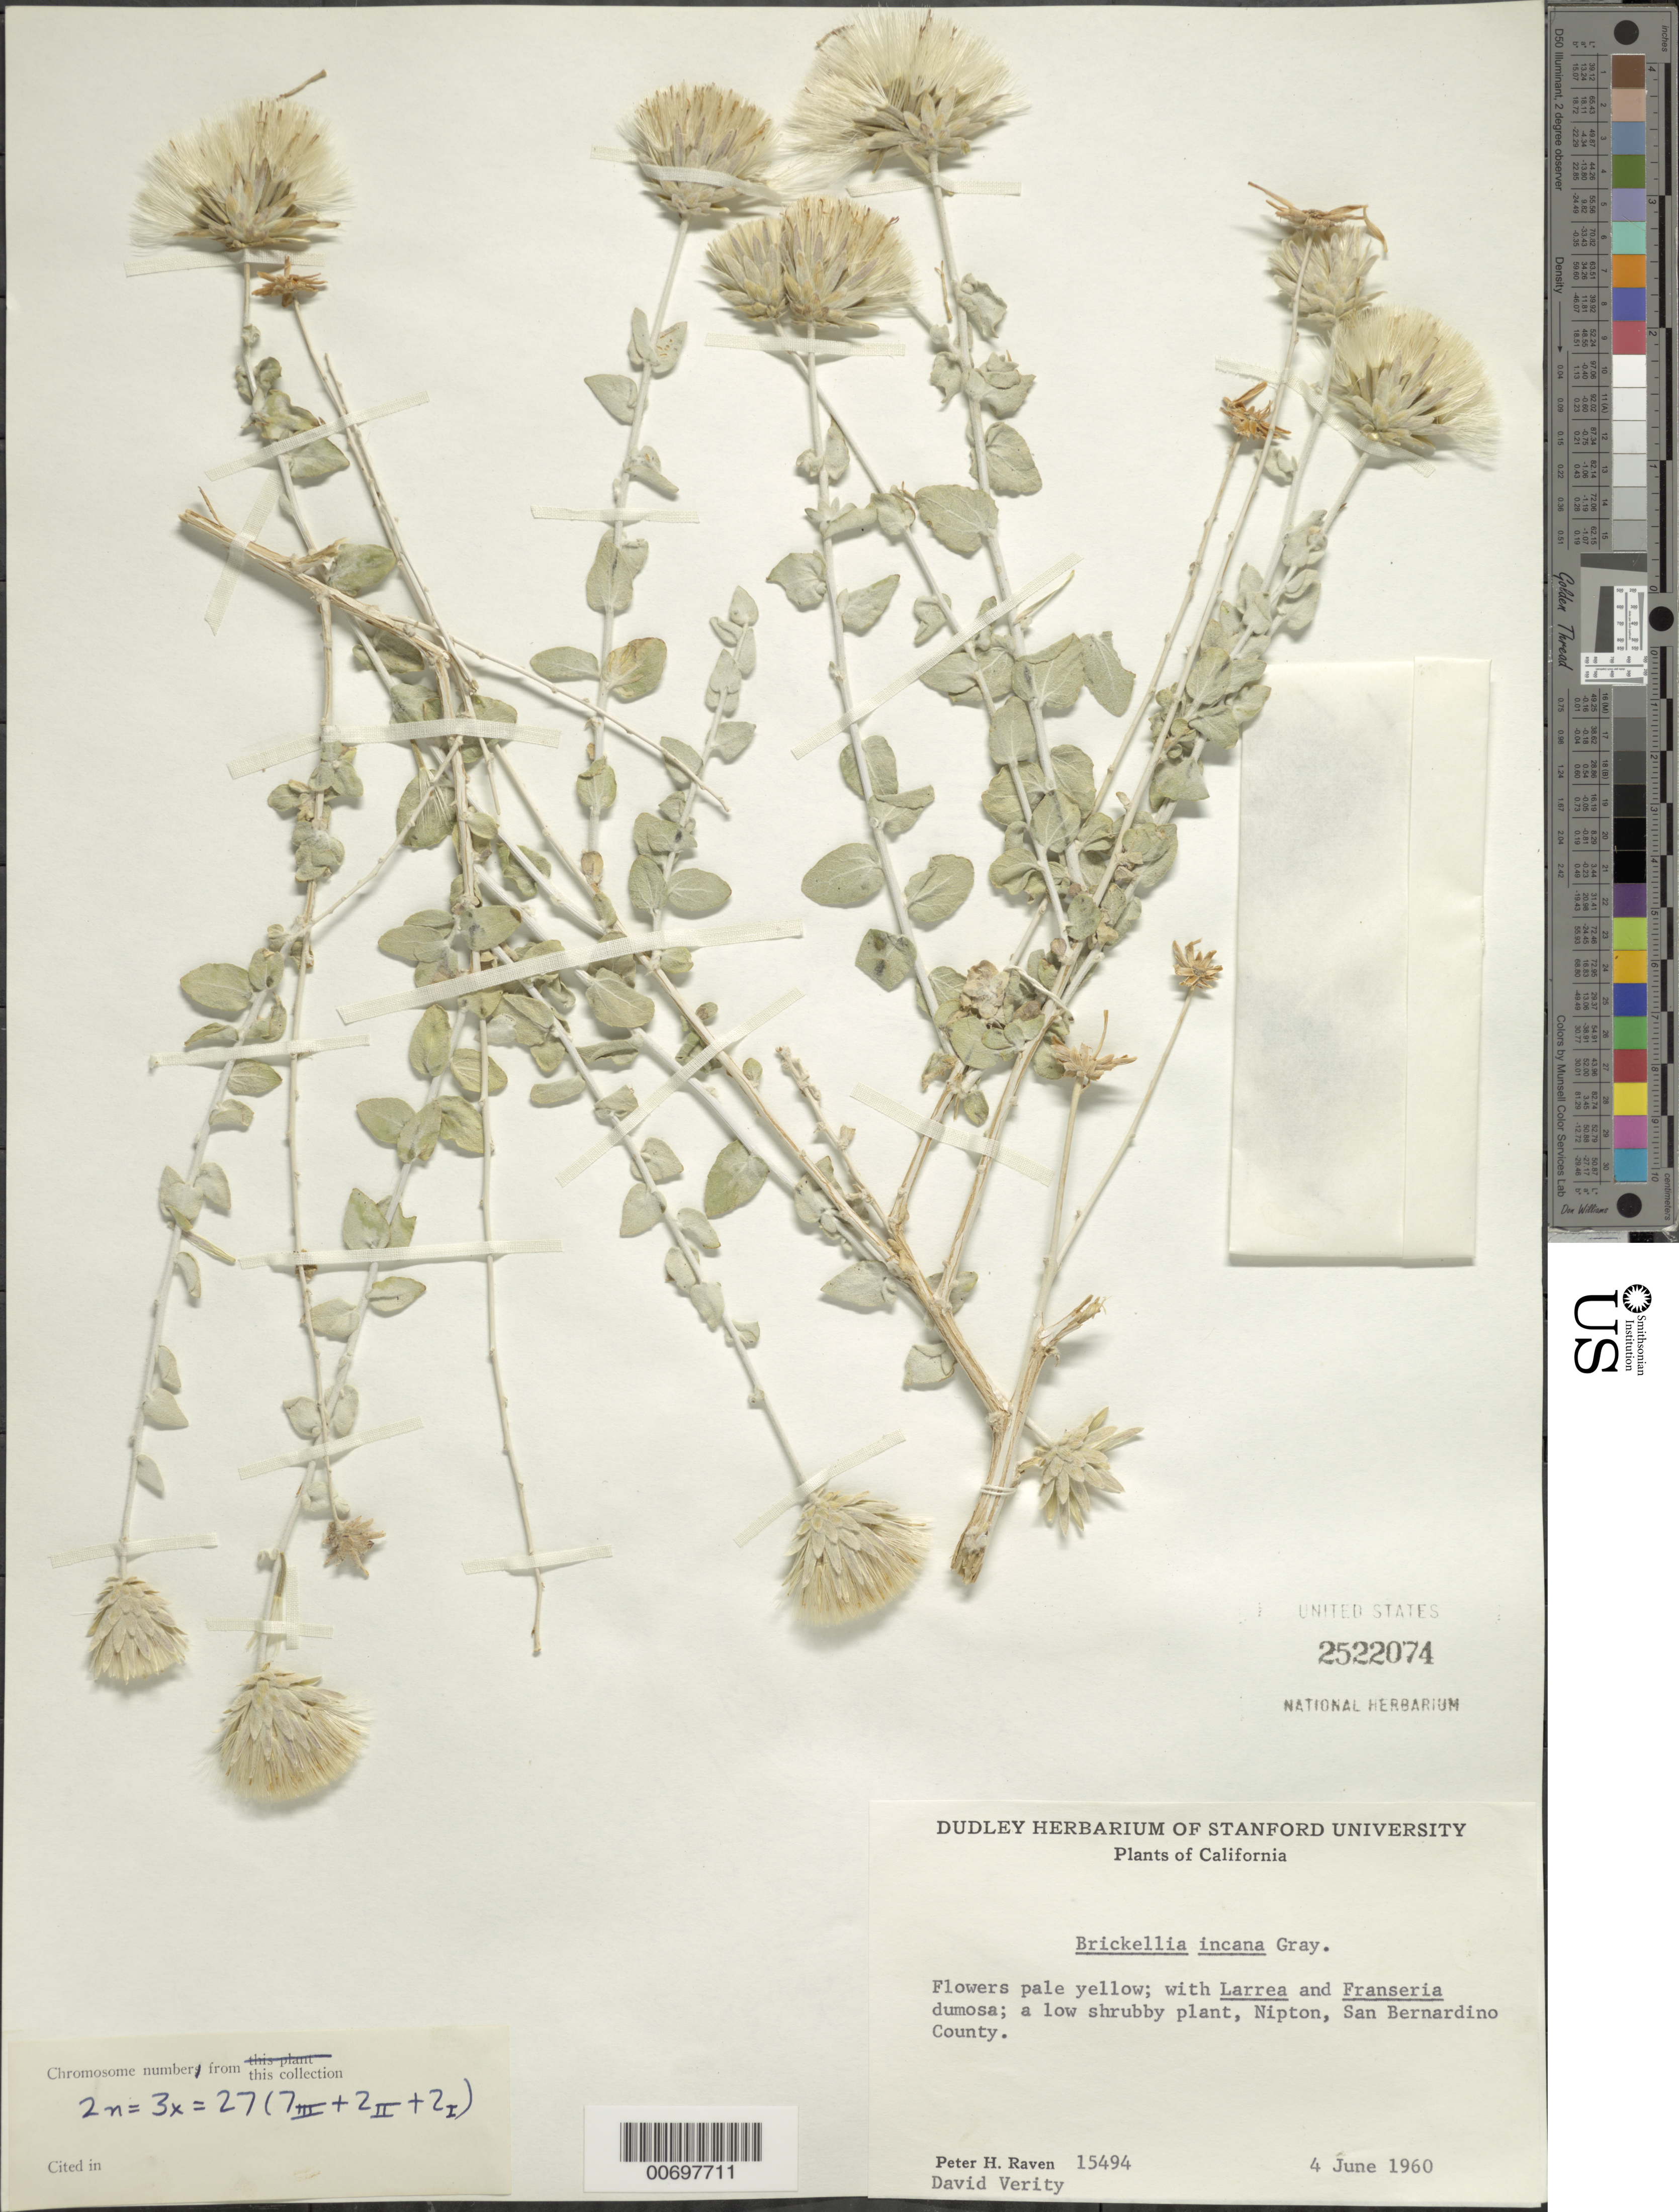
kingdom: Plantae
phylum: Tracheophyta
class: Magnoliopsida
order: Asterales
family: Asteraceae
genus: Brickellia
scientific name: Brickellia incana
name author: A. Gray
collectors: P. H. Raven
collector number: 15494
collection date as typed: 04 Jun 1960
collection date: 1960-06-04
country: United States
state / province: California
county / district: San Bernardino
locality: Nipton.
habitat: With Larrea and Franseria dumosa.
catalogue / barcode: US 2522074